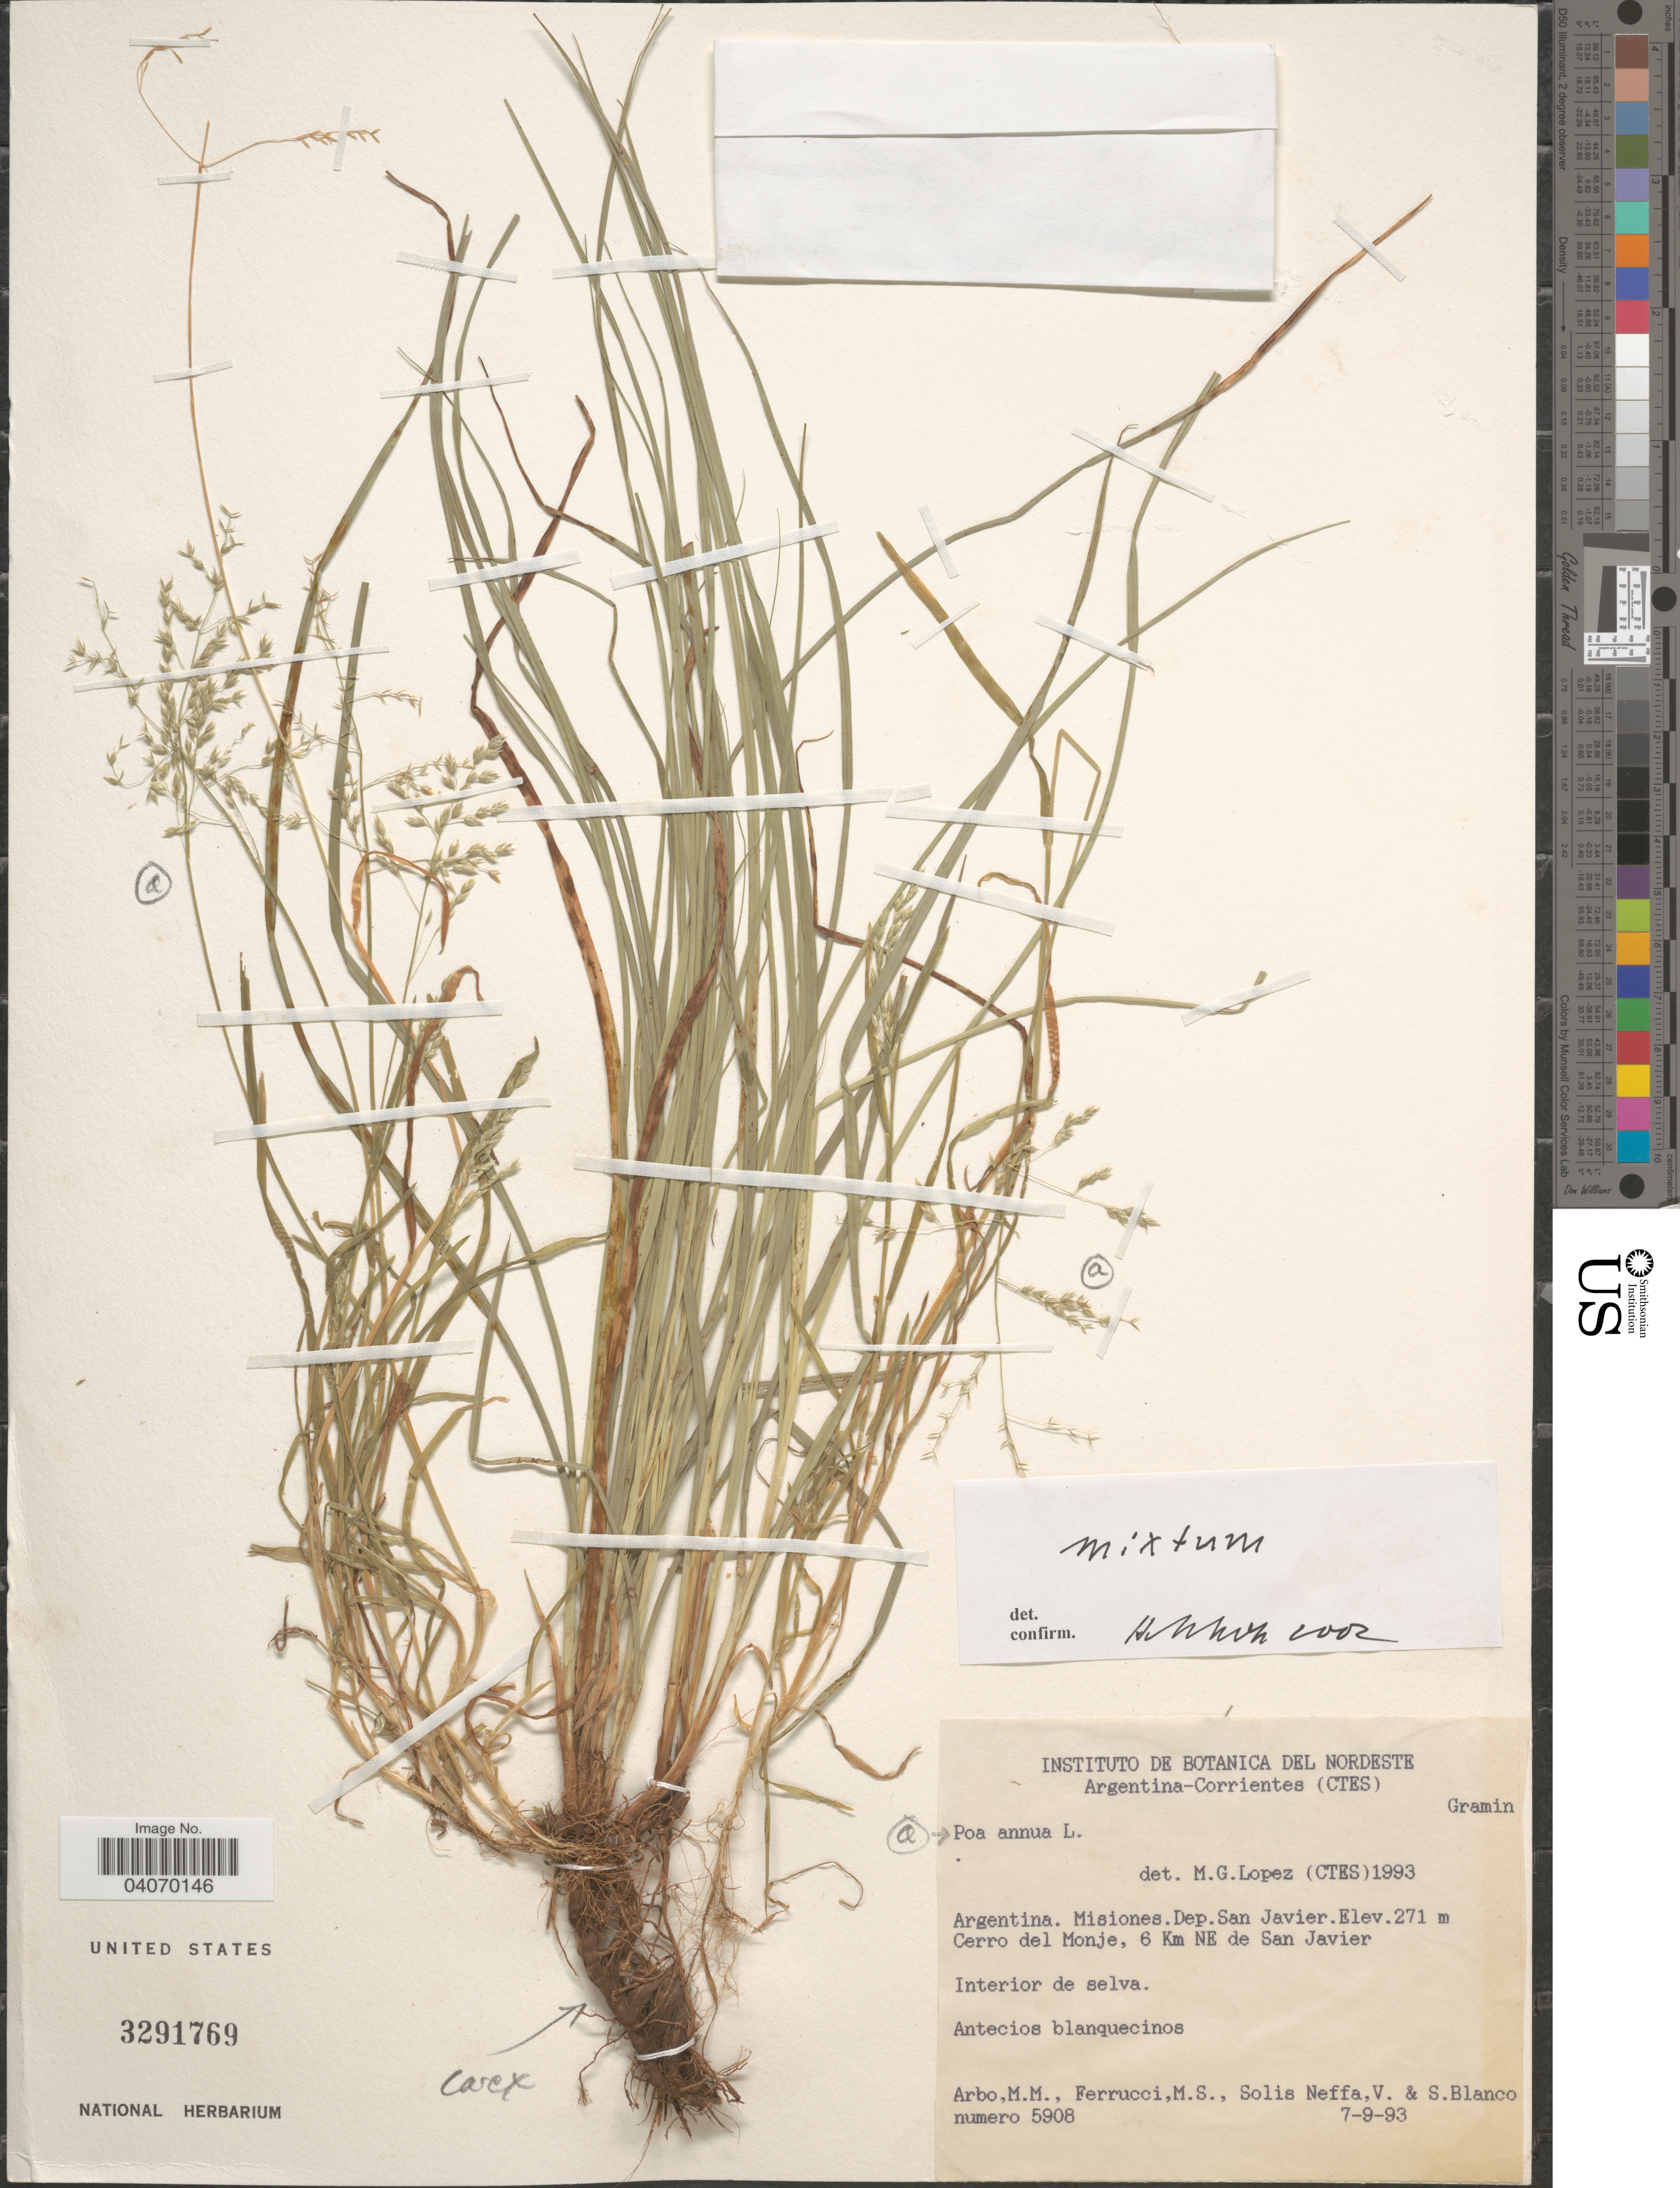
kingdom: Plantae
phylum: Tracheophyta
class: Liliopsida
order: Poales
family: Poaceae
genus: Poa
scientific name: Poa annua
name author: L.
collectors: M. M. Arbo, M. S. Ferrucci, V. Solis Neffa & S. Blanco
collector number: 5908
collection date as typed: Transcribed d/m/y: 7/9/93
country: Argentina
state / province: Misiones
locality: Dep. San Javier. Cerro del Monje, 6 Km NE de San Javier. Interior de selva.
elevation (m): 271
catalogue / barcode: US 3291769